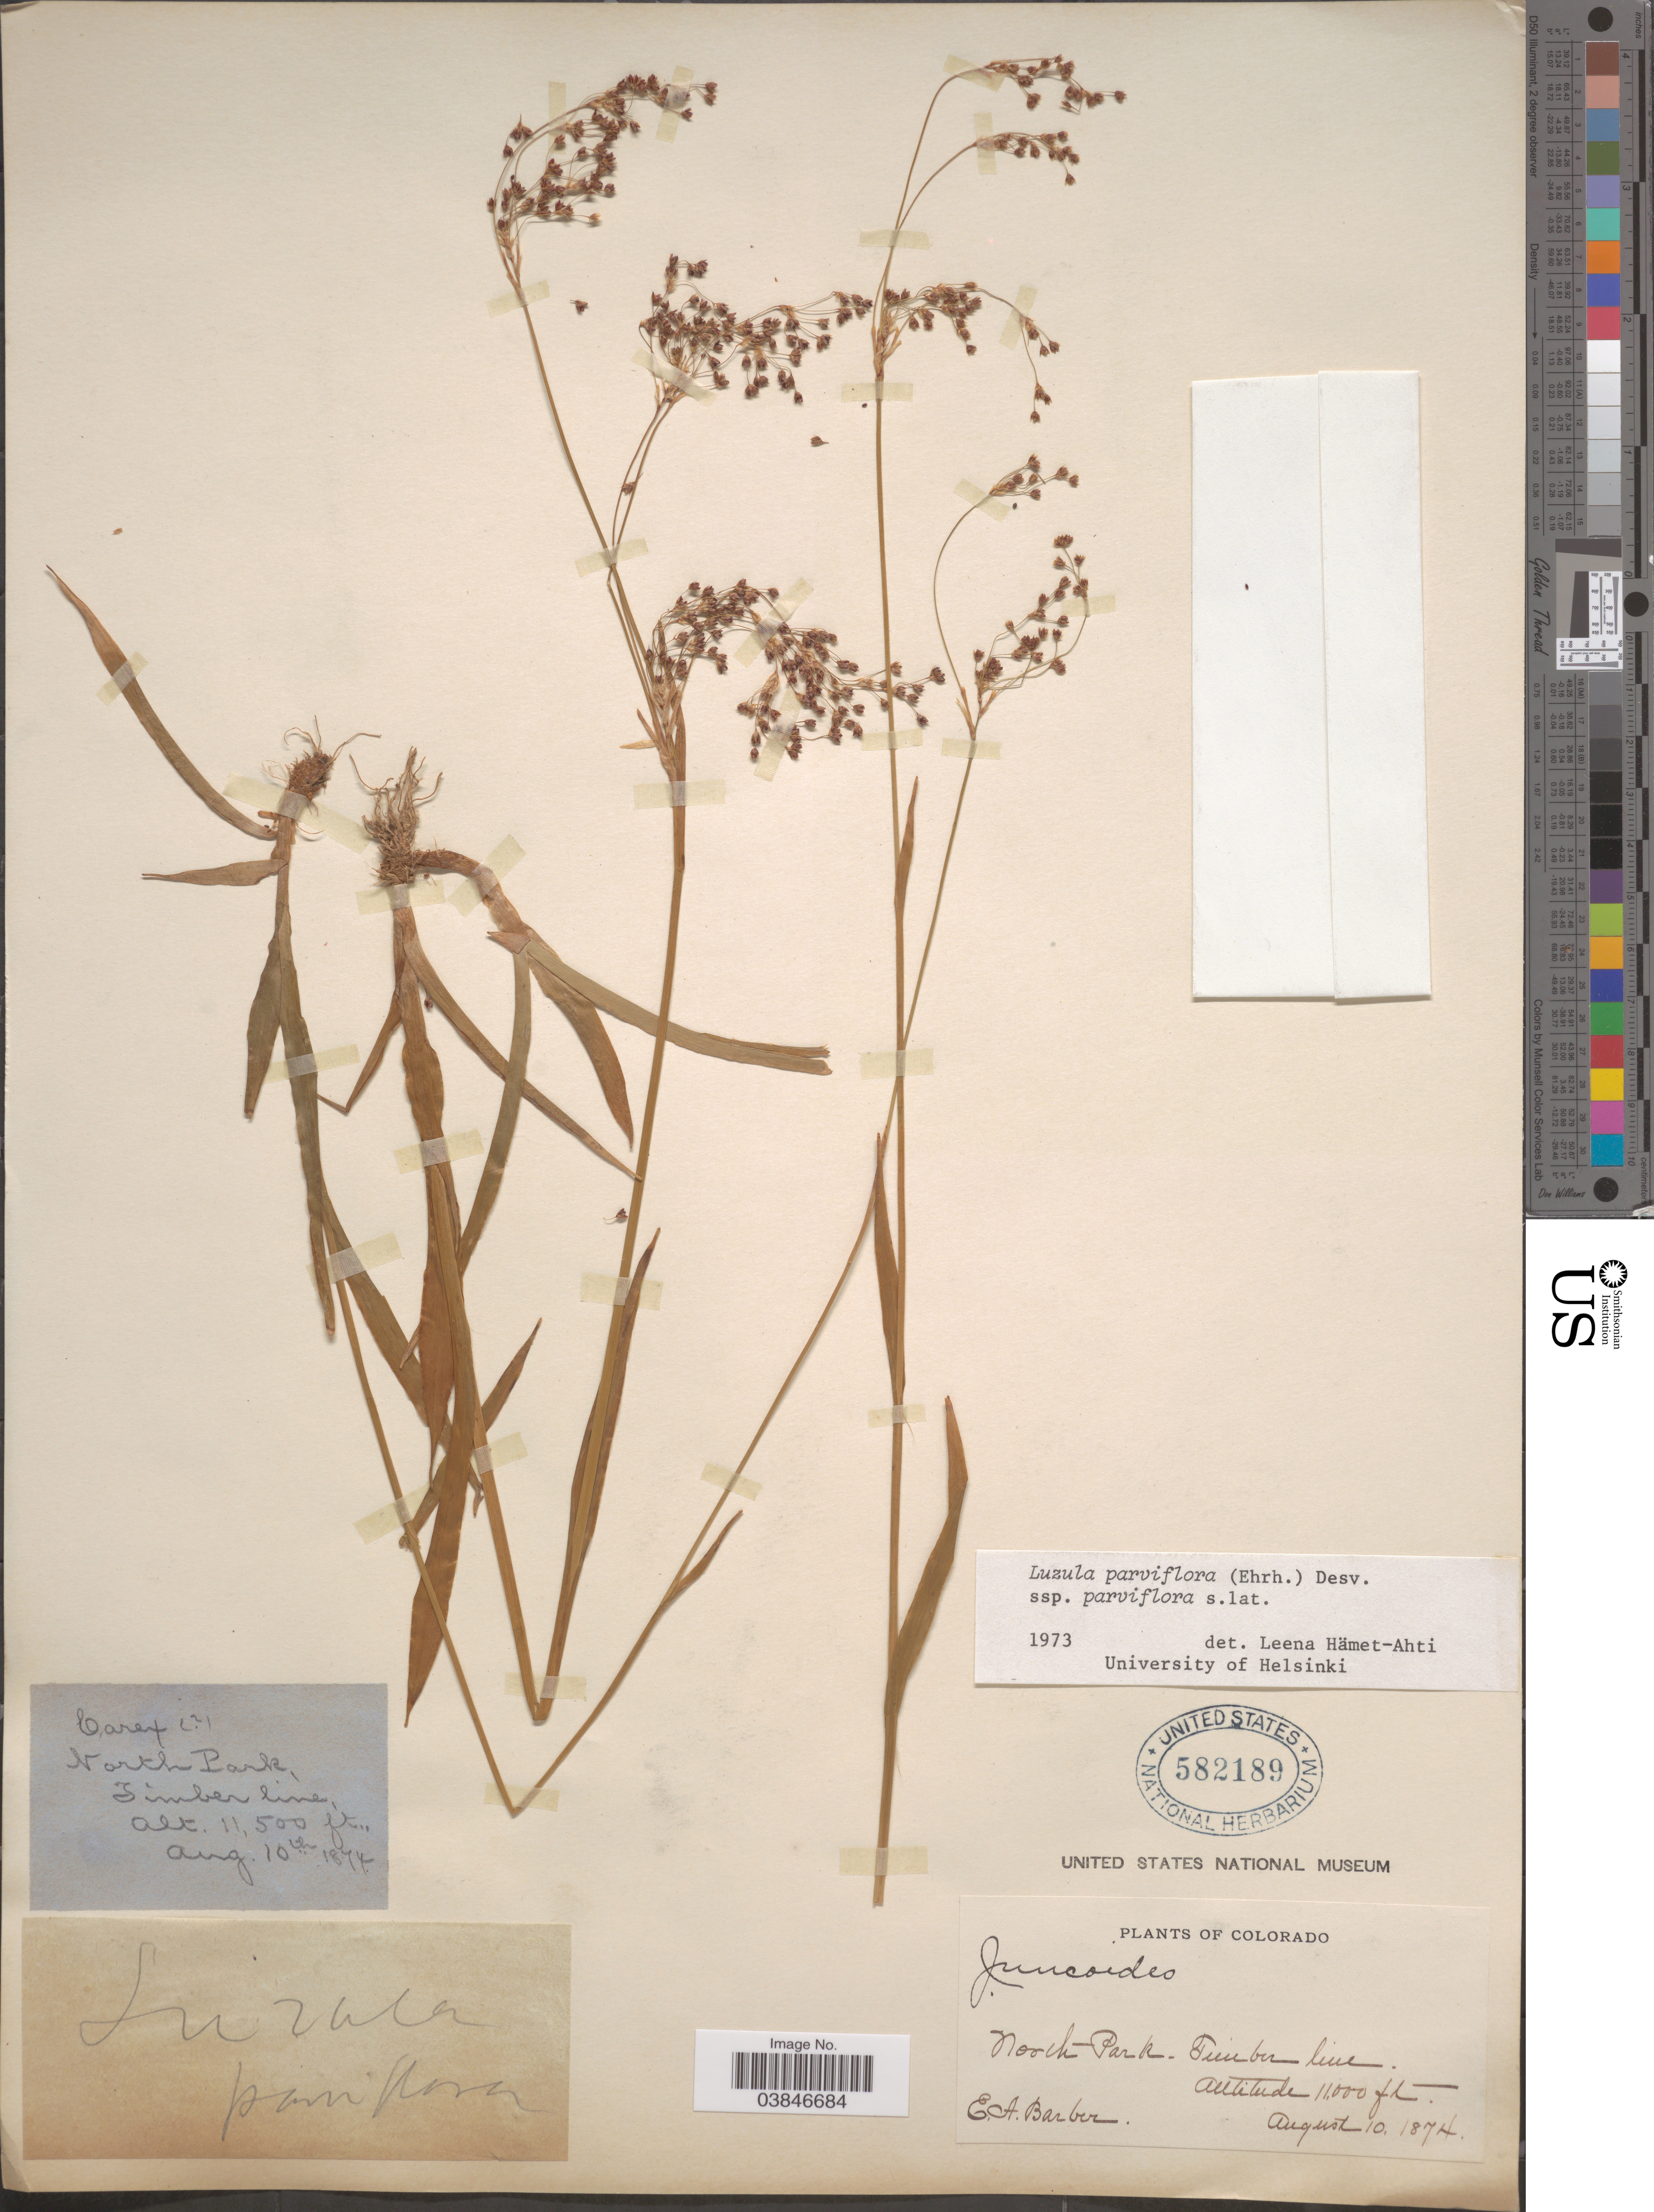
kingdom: Plantae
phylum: Tracheophyta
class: Liliopsida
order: Poales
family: Juncaceae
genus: Luzula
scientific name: Luzula parviflora subsp. parviflora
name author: (Ehrh.) Desv.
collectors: E. Barber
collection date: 1874-08-10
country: United States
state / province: Colorado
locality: North Park, Timber line.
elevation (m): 3353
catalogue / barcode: US 582189